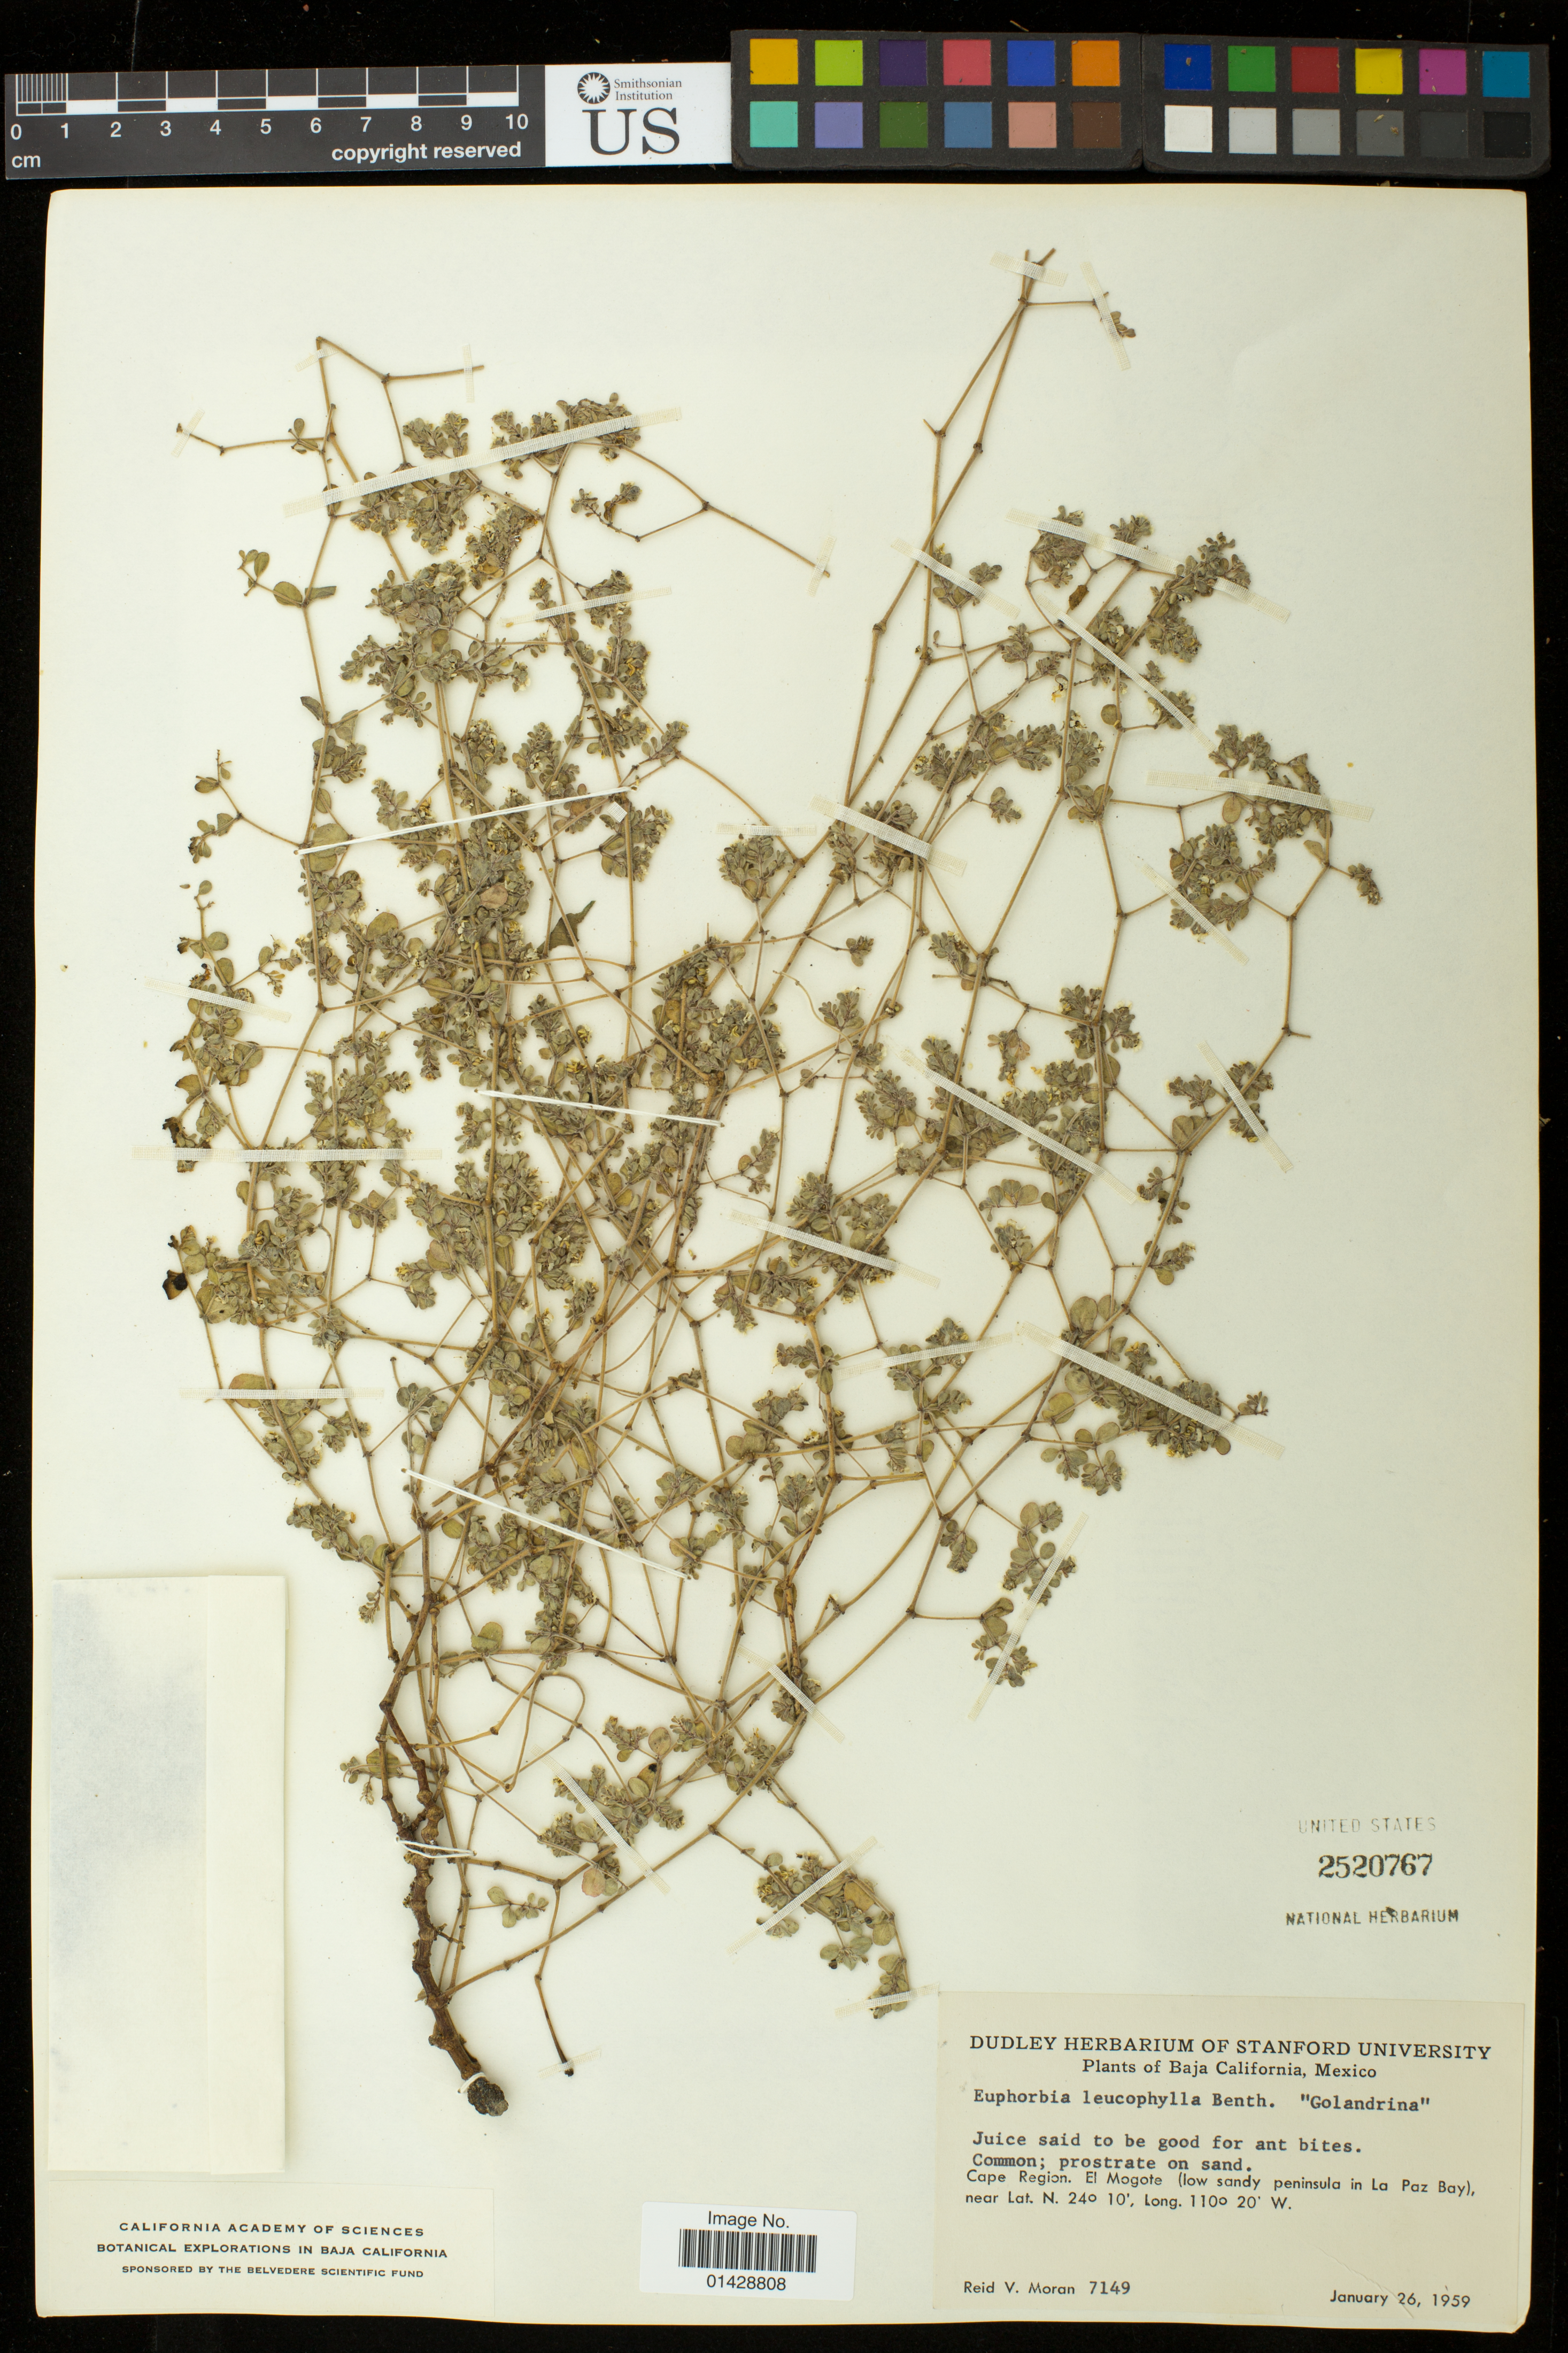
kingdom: Plantae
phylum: Tracheophyta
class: Magnoliopsida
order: Malpighiales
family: Euphorbiaceae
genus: Euphorbia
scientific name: Euphorbia leucophylla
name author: Benth.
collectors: R. V. Moran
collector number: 7149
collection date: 1959-01-26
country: Mexico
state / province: Baja California Sur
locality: Cape Region. El Mogote (low sandy peninsula in La Paz Bay).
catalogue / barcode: US 2520767